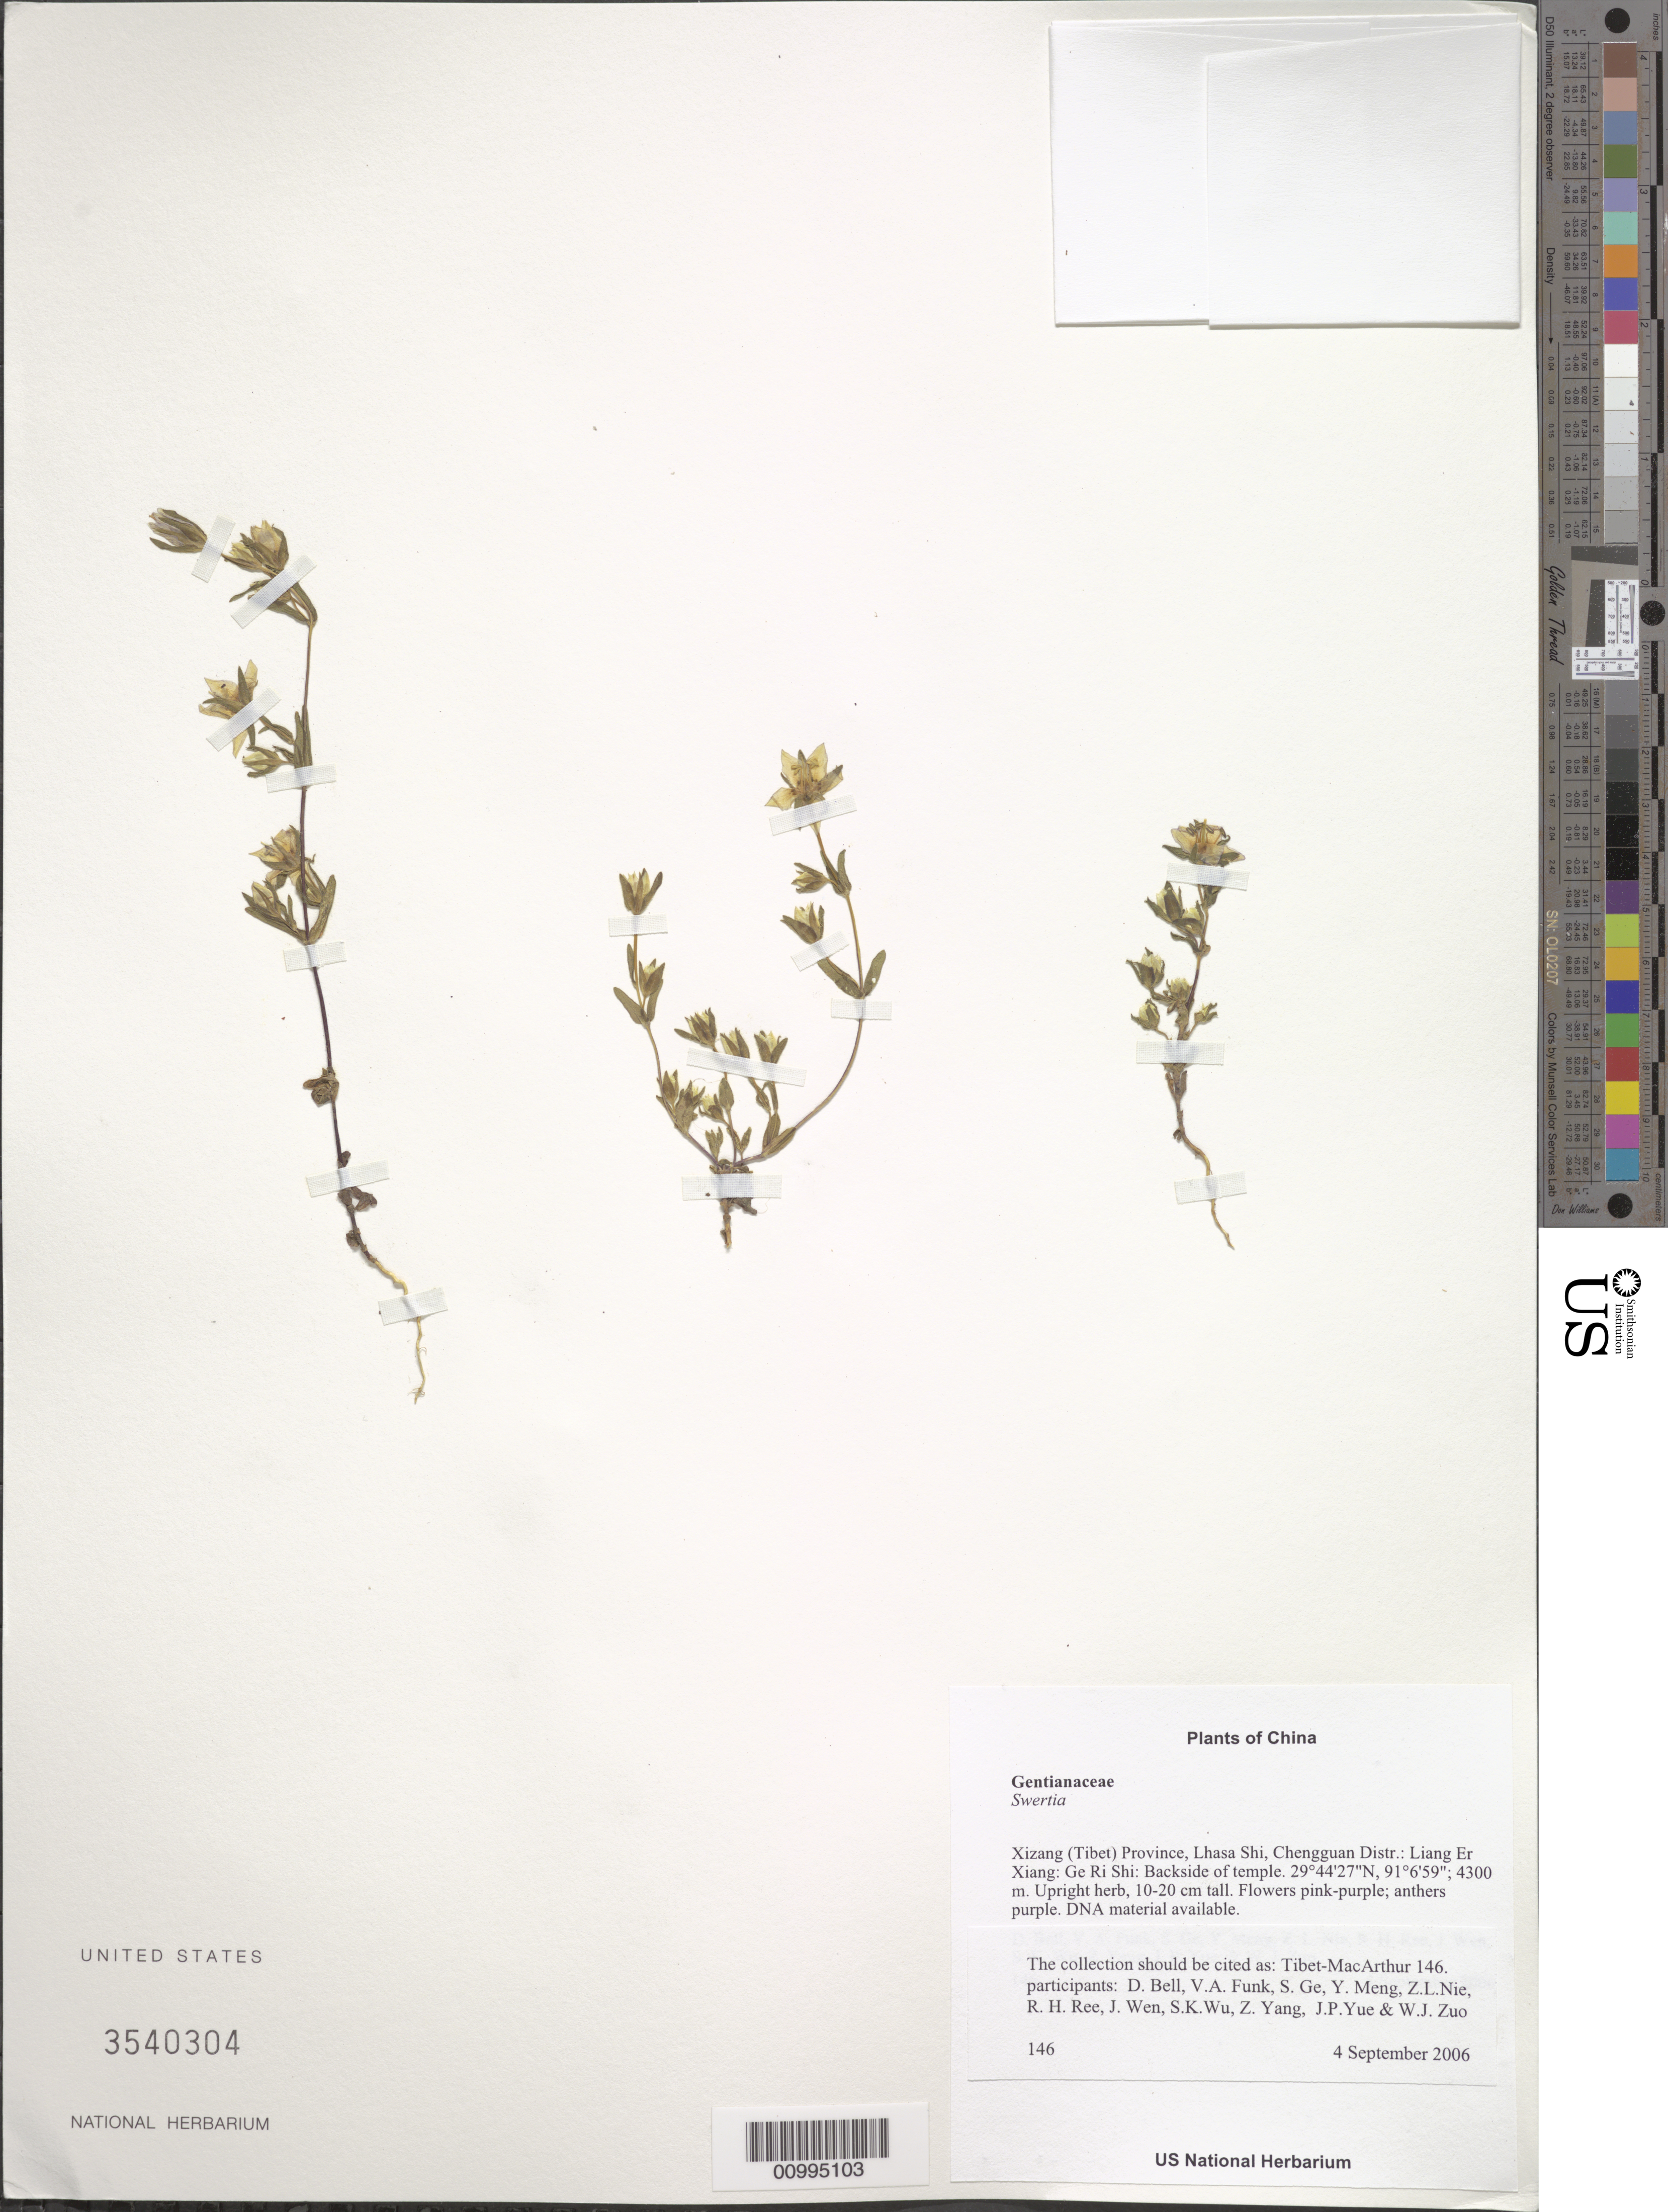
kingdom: Plantae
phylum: Tracheophyta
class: Magnoliopsida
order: Gentianales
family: Gentianaceae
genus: Swertia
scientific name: Swertia sp.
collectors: Tibet-MacArthur, D. A. Bell, V. Funk, S. Ge, Y. Meng, Z. Nie, R. Ree, J. Wen, S. K. Wu, Z. Yang, J. Yue & W. Zuo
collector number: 146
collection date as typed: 04 Sep 2006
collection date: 2006-09-04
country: China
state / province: Xizang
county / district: Lhasa Shi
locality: Chengguan Distr.: Liang Er Xiang: Ge Ri Shi. Backside of temple.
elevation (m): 4300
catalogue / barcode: US 3540304